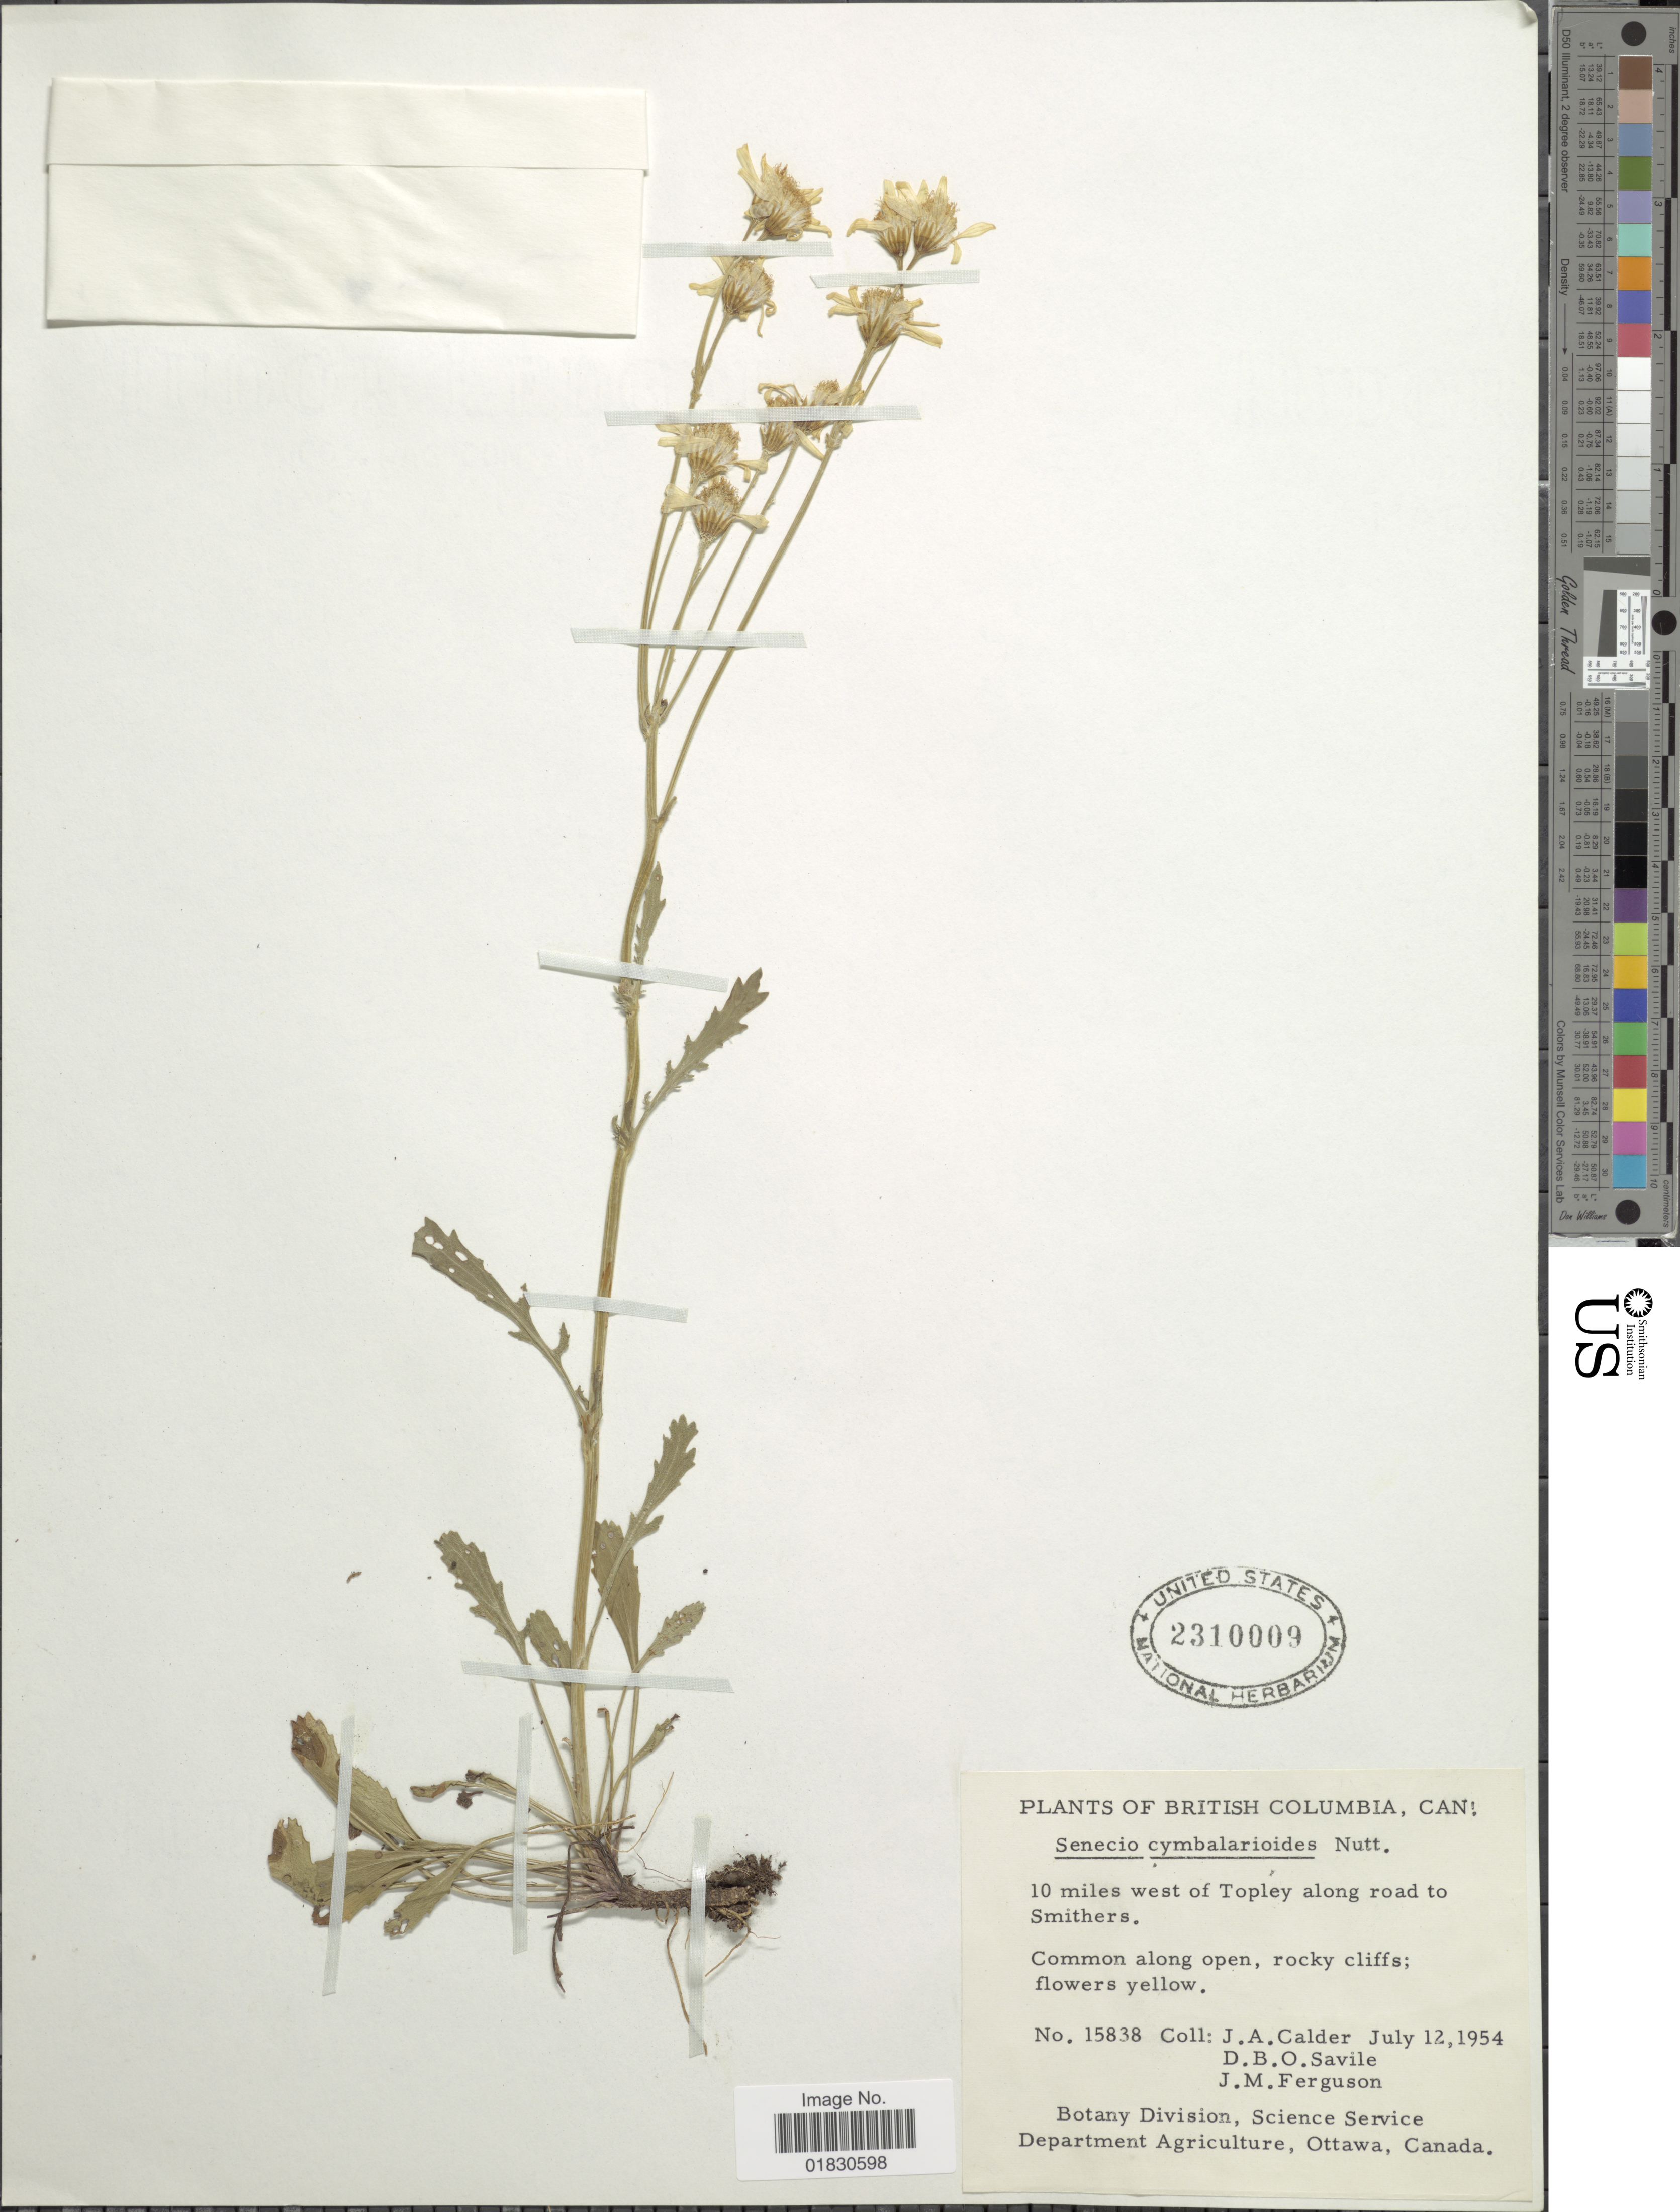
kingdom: Plantae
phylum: Tracheophyta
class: Magnoliopsida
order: Asterales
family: Asteraceae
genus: Packera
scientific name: Packera cymbalarioides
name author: (H. Buek) W.A. Weber & Á. Löve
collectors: J. A. Calder, D. Savile & J. M. Ferguson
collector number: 15838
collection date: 1954-07-12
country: Canada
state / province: British Columbia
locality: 10 miles west of Topley along road to Smithers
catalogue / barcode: US 2310009